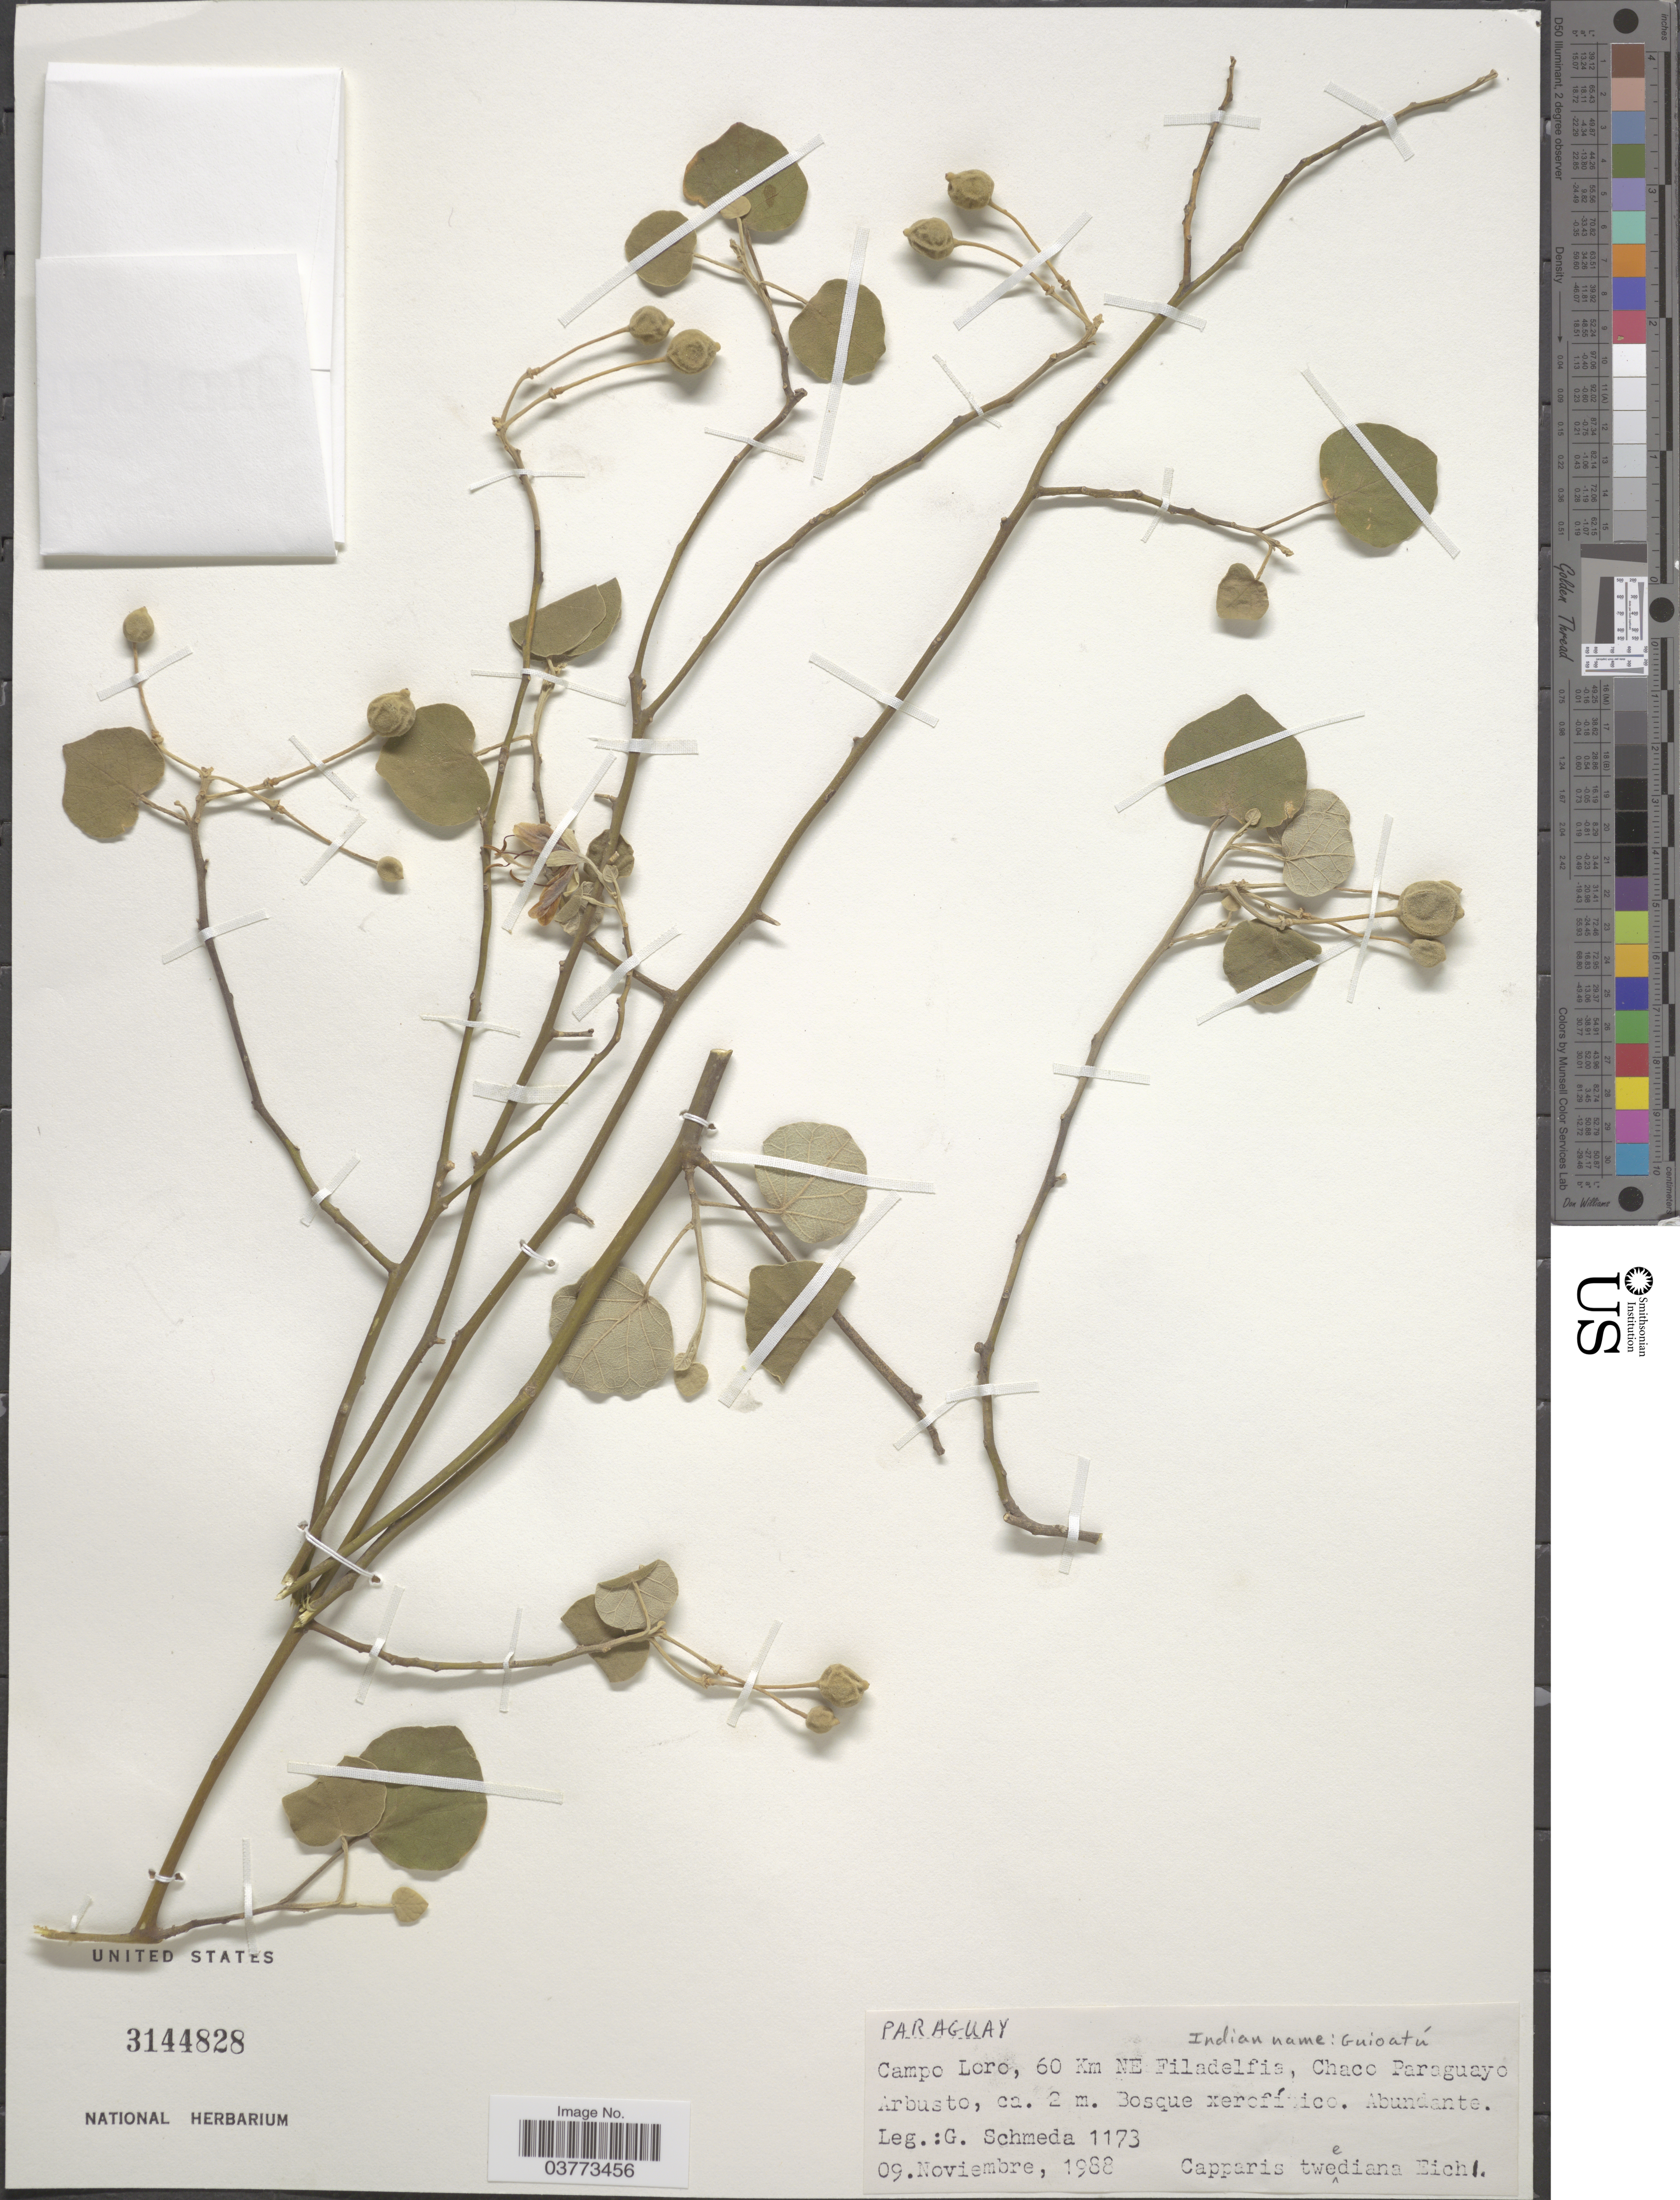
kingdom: Plantae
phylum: Tracheophyta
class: Magnoliopsida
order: Brassicales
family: Capparaceae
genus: Capparicordis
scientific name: Capparicordis tweediana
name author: (Eichler) Iltis & Cornejo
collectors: G. Schmeda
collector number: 1173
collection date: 1988-11-09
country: Paraguay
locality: Campo Loro, 60 Km NE Filadelfia, Chaco Paraguayo Arbusto, ca. 2m. Bosque xerofítico.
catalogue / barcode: US 3144828